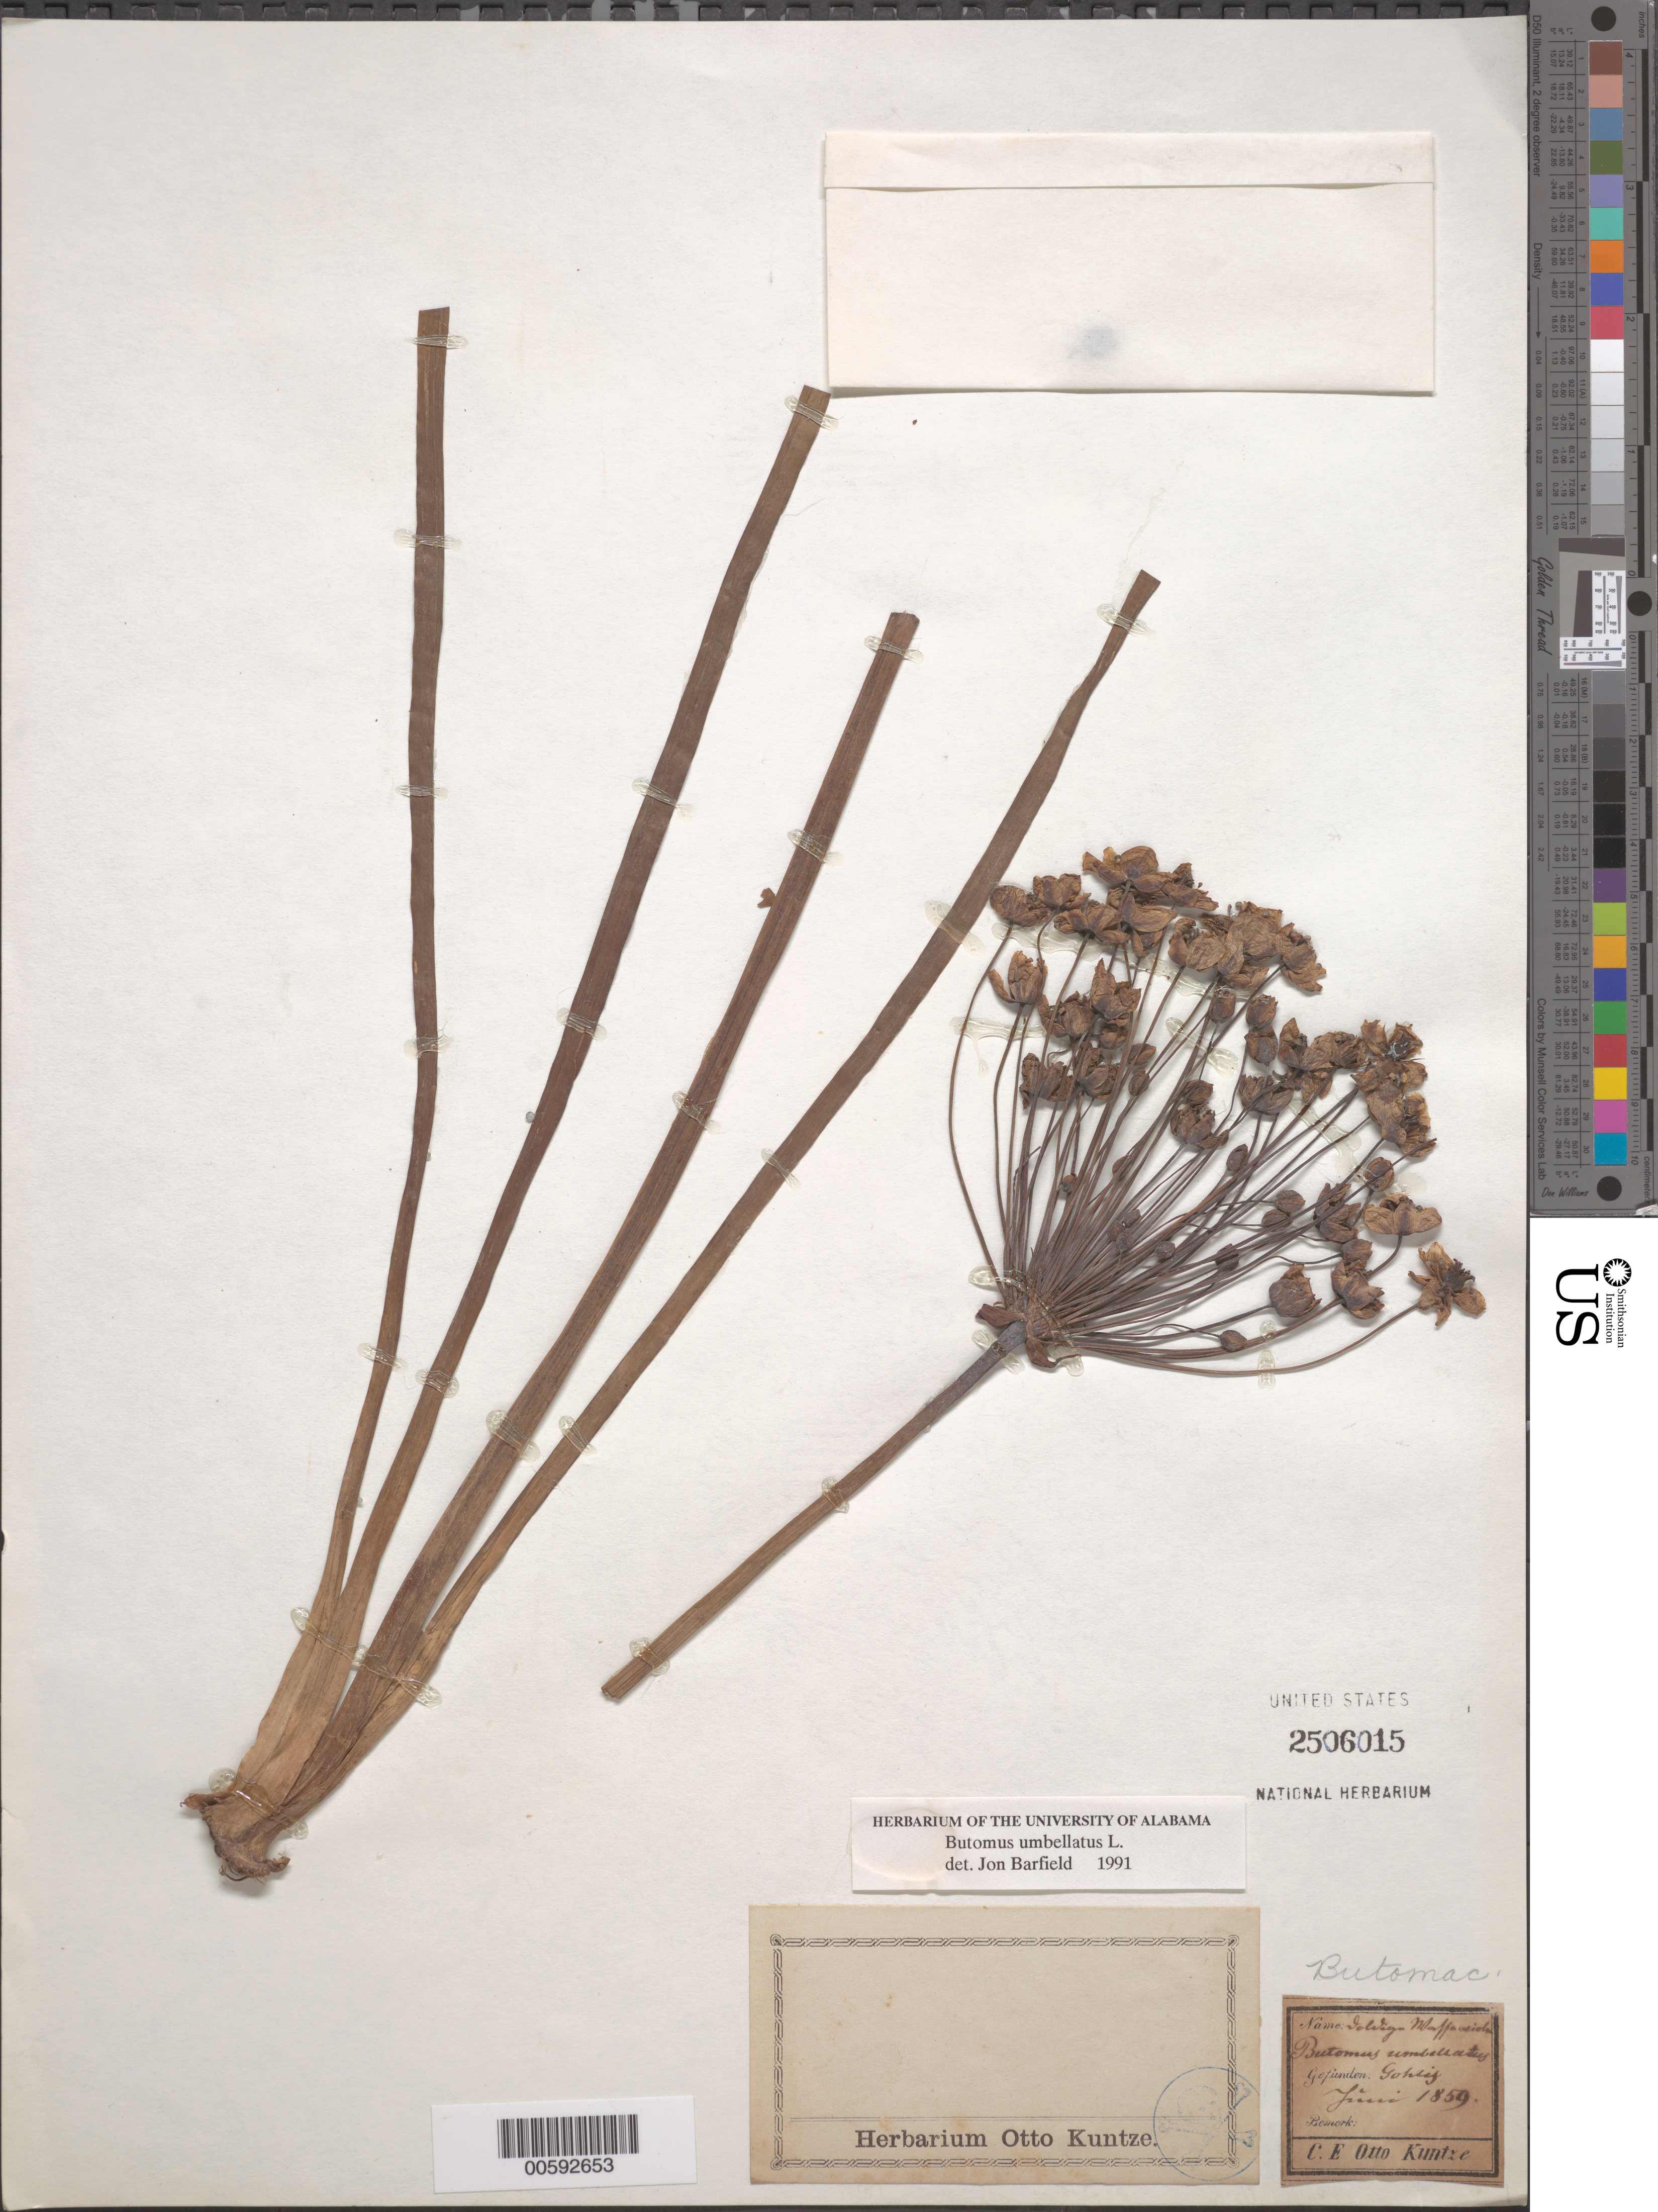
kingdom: Plantae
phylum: Tracheophyta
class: Liliopsida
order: Alismatales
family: Butomaceae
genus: Butomus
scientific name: Butomus umbellatus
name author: L.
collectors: C.E.O. Kuntze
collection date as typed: Jun 1859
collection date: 1859-06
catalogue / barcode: US 2506015